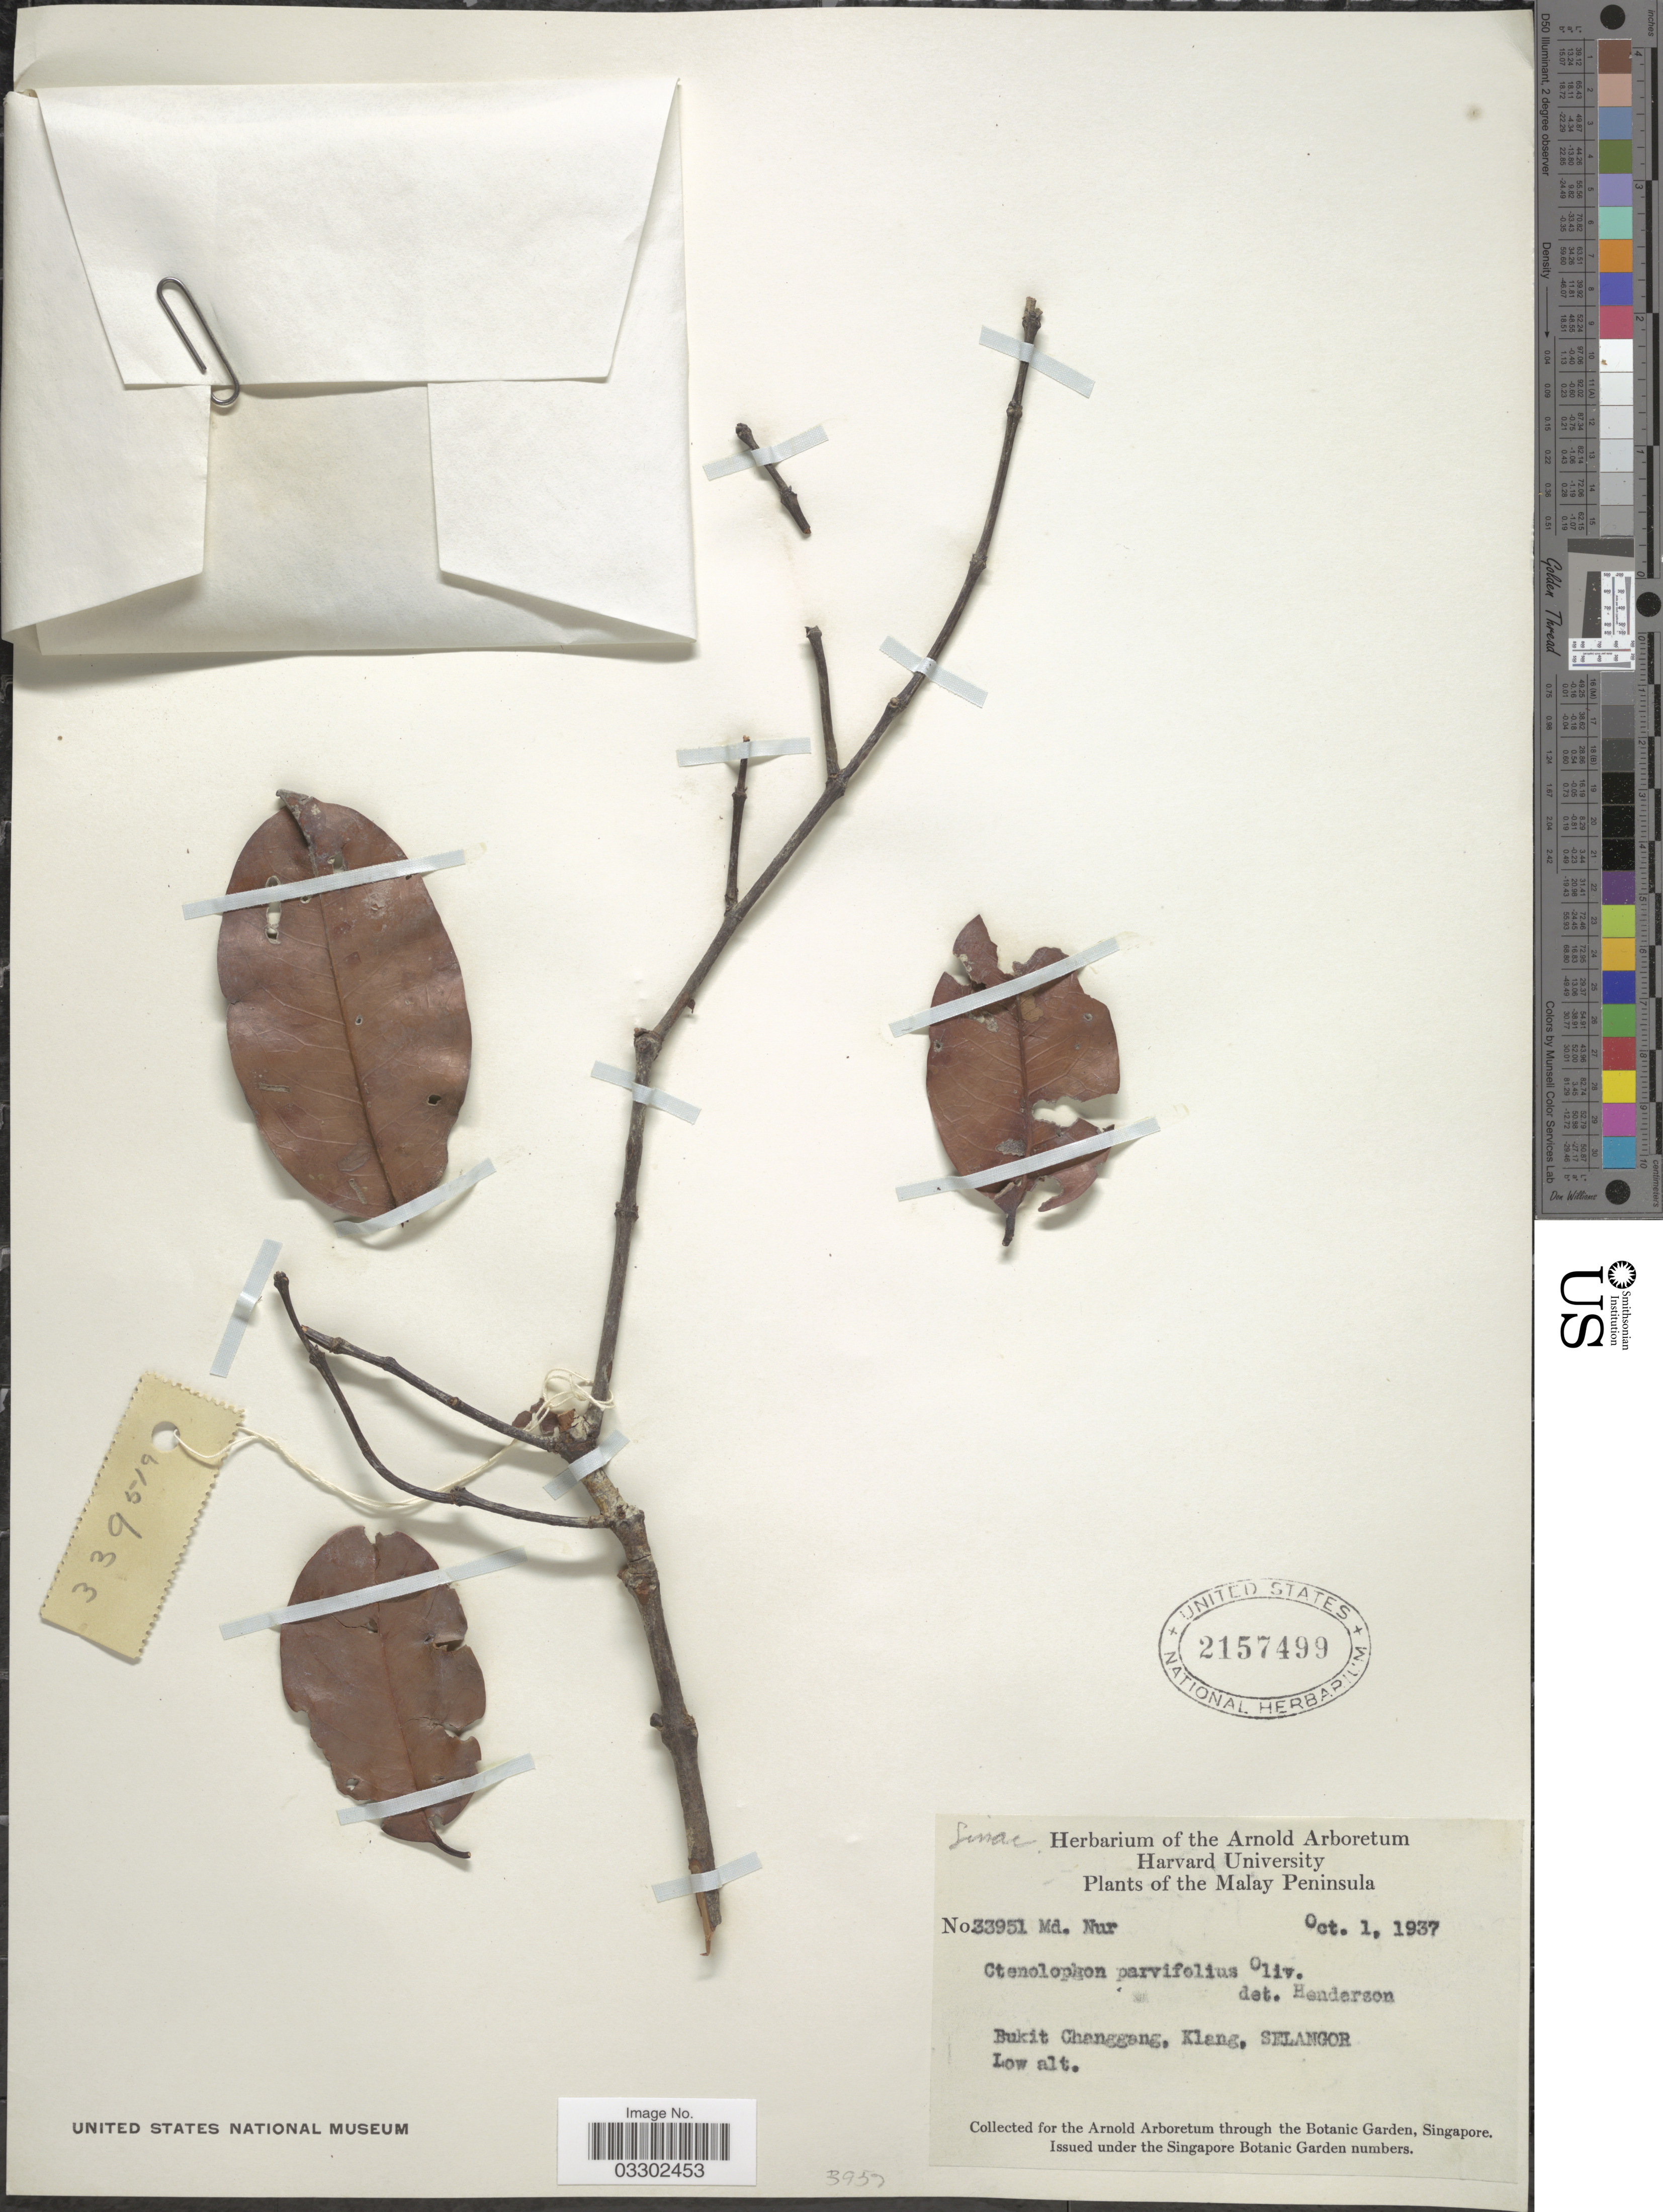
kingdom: Plantae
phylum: Tracheophyta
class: Magnoliopsida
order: Malpighiales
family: Ctenolophonaceae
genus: Ctenolophon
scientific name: Ctenolophon parvifolius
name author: Oliv.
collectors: M. Nur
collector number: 33951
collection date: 1937-10-01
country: Malaysia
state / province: Selangor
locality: Malay Peninsula. Bukit Changgang, Klang.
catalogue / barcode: US 2157499